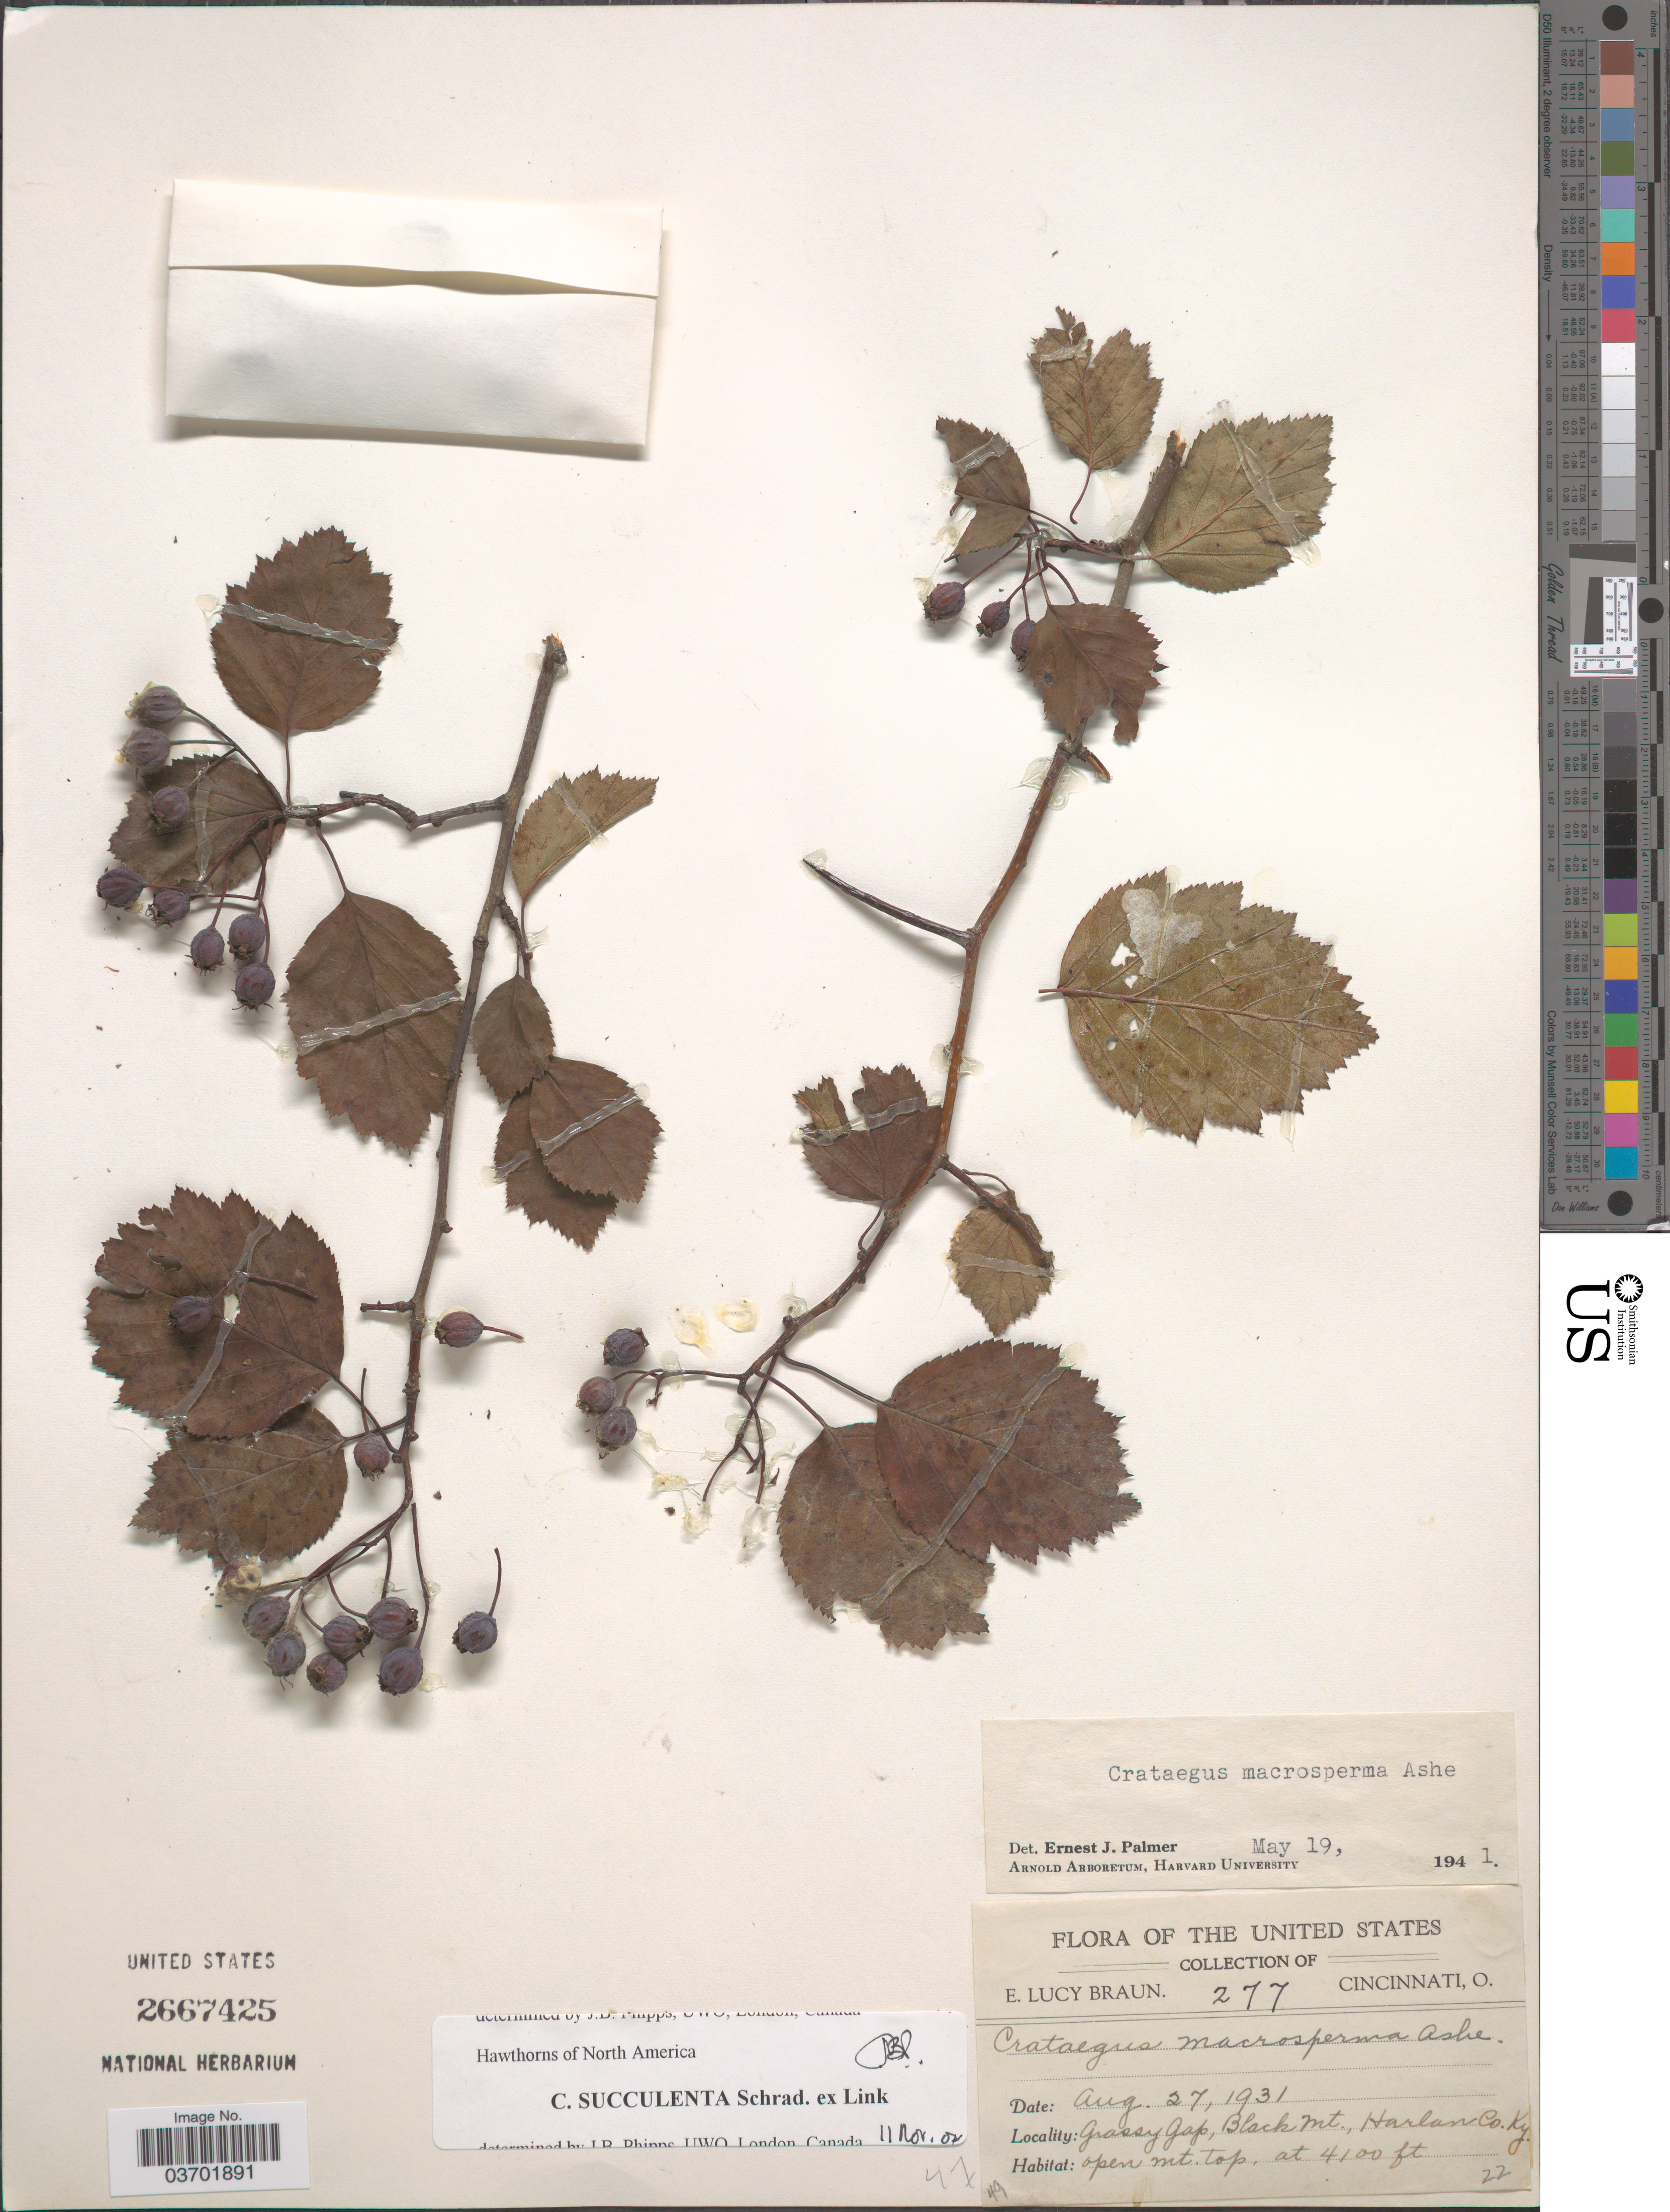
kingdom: Plantae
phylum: Tracheophyta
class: Magnoliopsida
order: Rosales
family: Rosaceae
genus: Crataegus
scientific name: Crataegus succulenta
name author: Schrad. ex Link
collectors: E. L. Braun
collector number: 277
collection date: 1931-08-27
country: United States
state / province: Kentucky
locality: Grassy Gap, Black Mt., Harlan Co.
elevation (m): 1250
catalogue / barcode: US 2667425